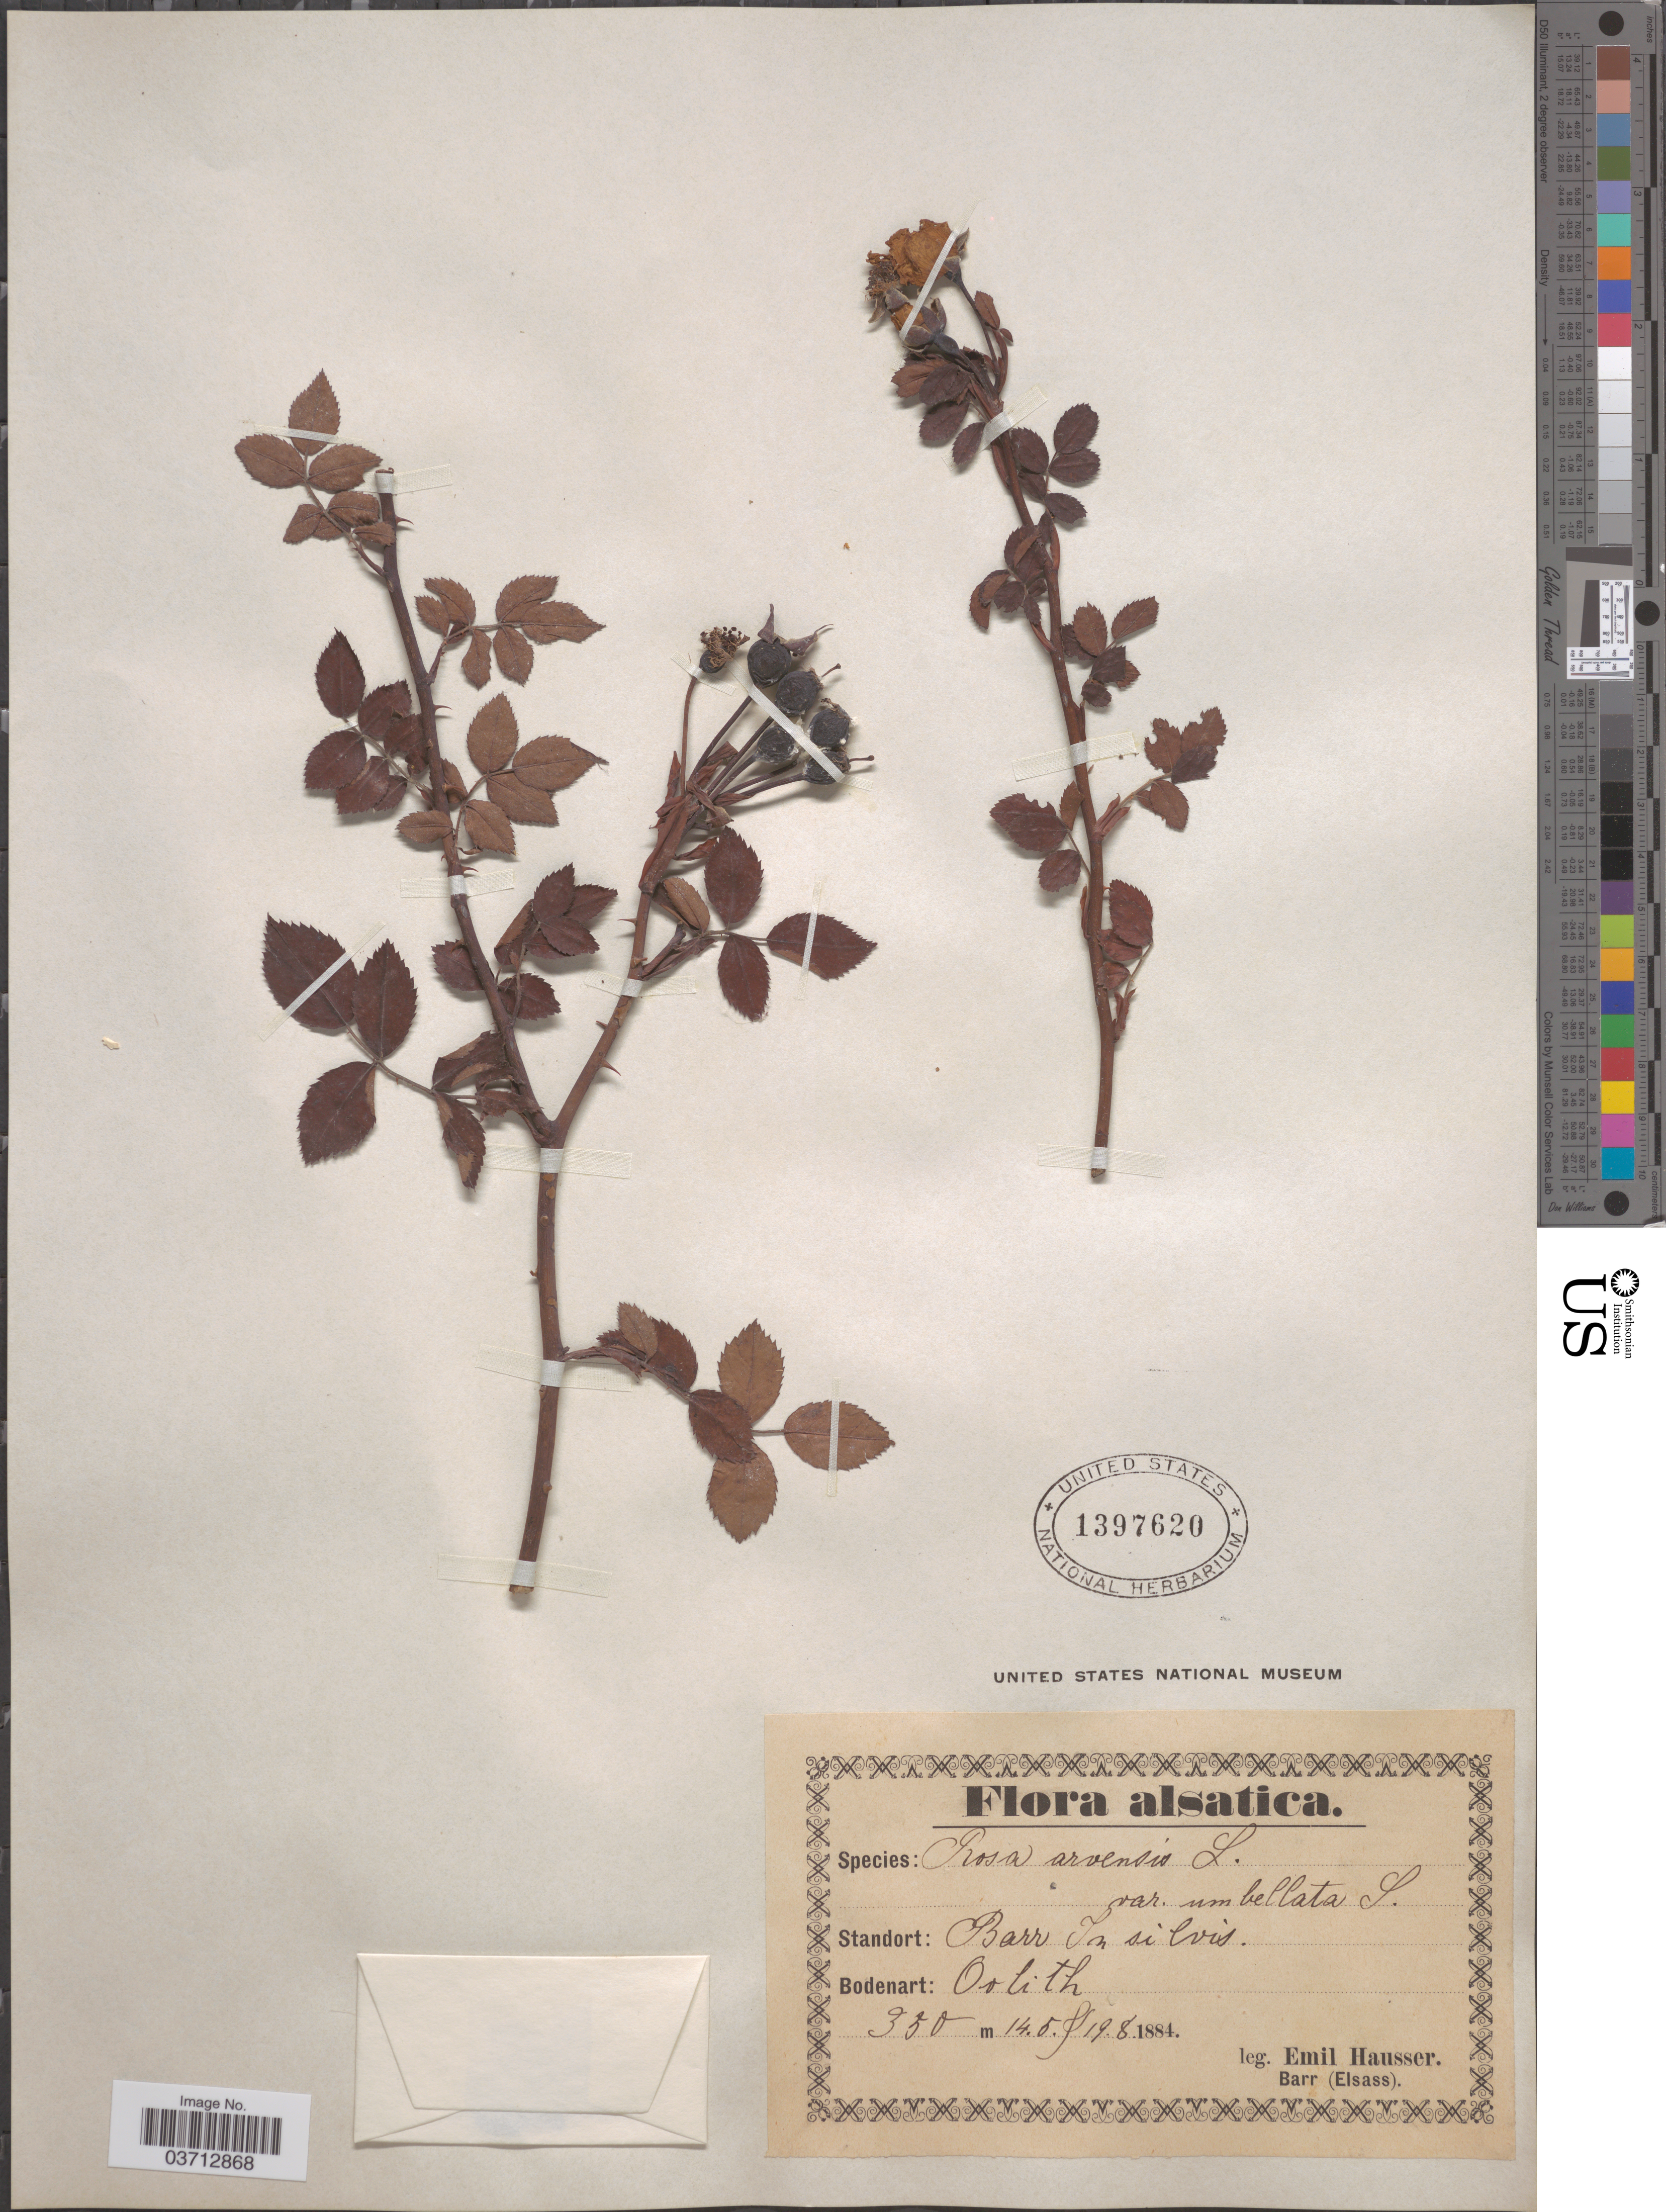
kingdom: Plantae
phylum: Tracheophyta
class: Magnoliopsida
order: Rosales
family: Rosaceae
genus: Rosa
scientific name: Rosa arvensis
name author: Huds.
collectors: E. Hausser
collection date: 1884-05-14/1884-08-19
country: France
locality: Alsatica. Barr In silvis. Oolith.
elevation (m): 330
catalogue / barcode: US 1397620